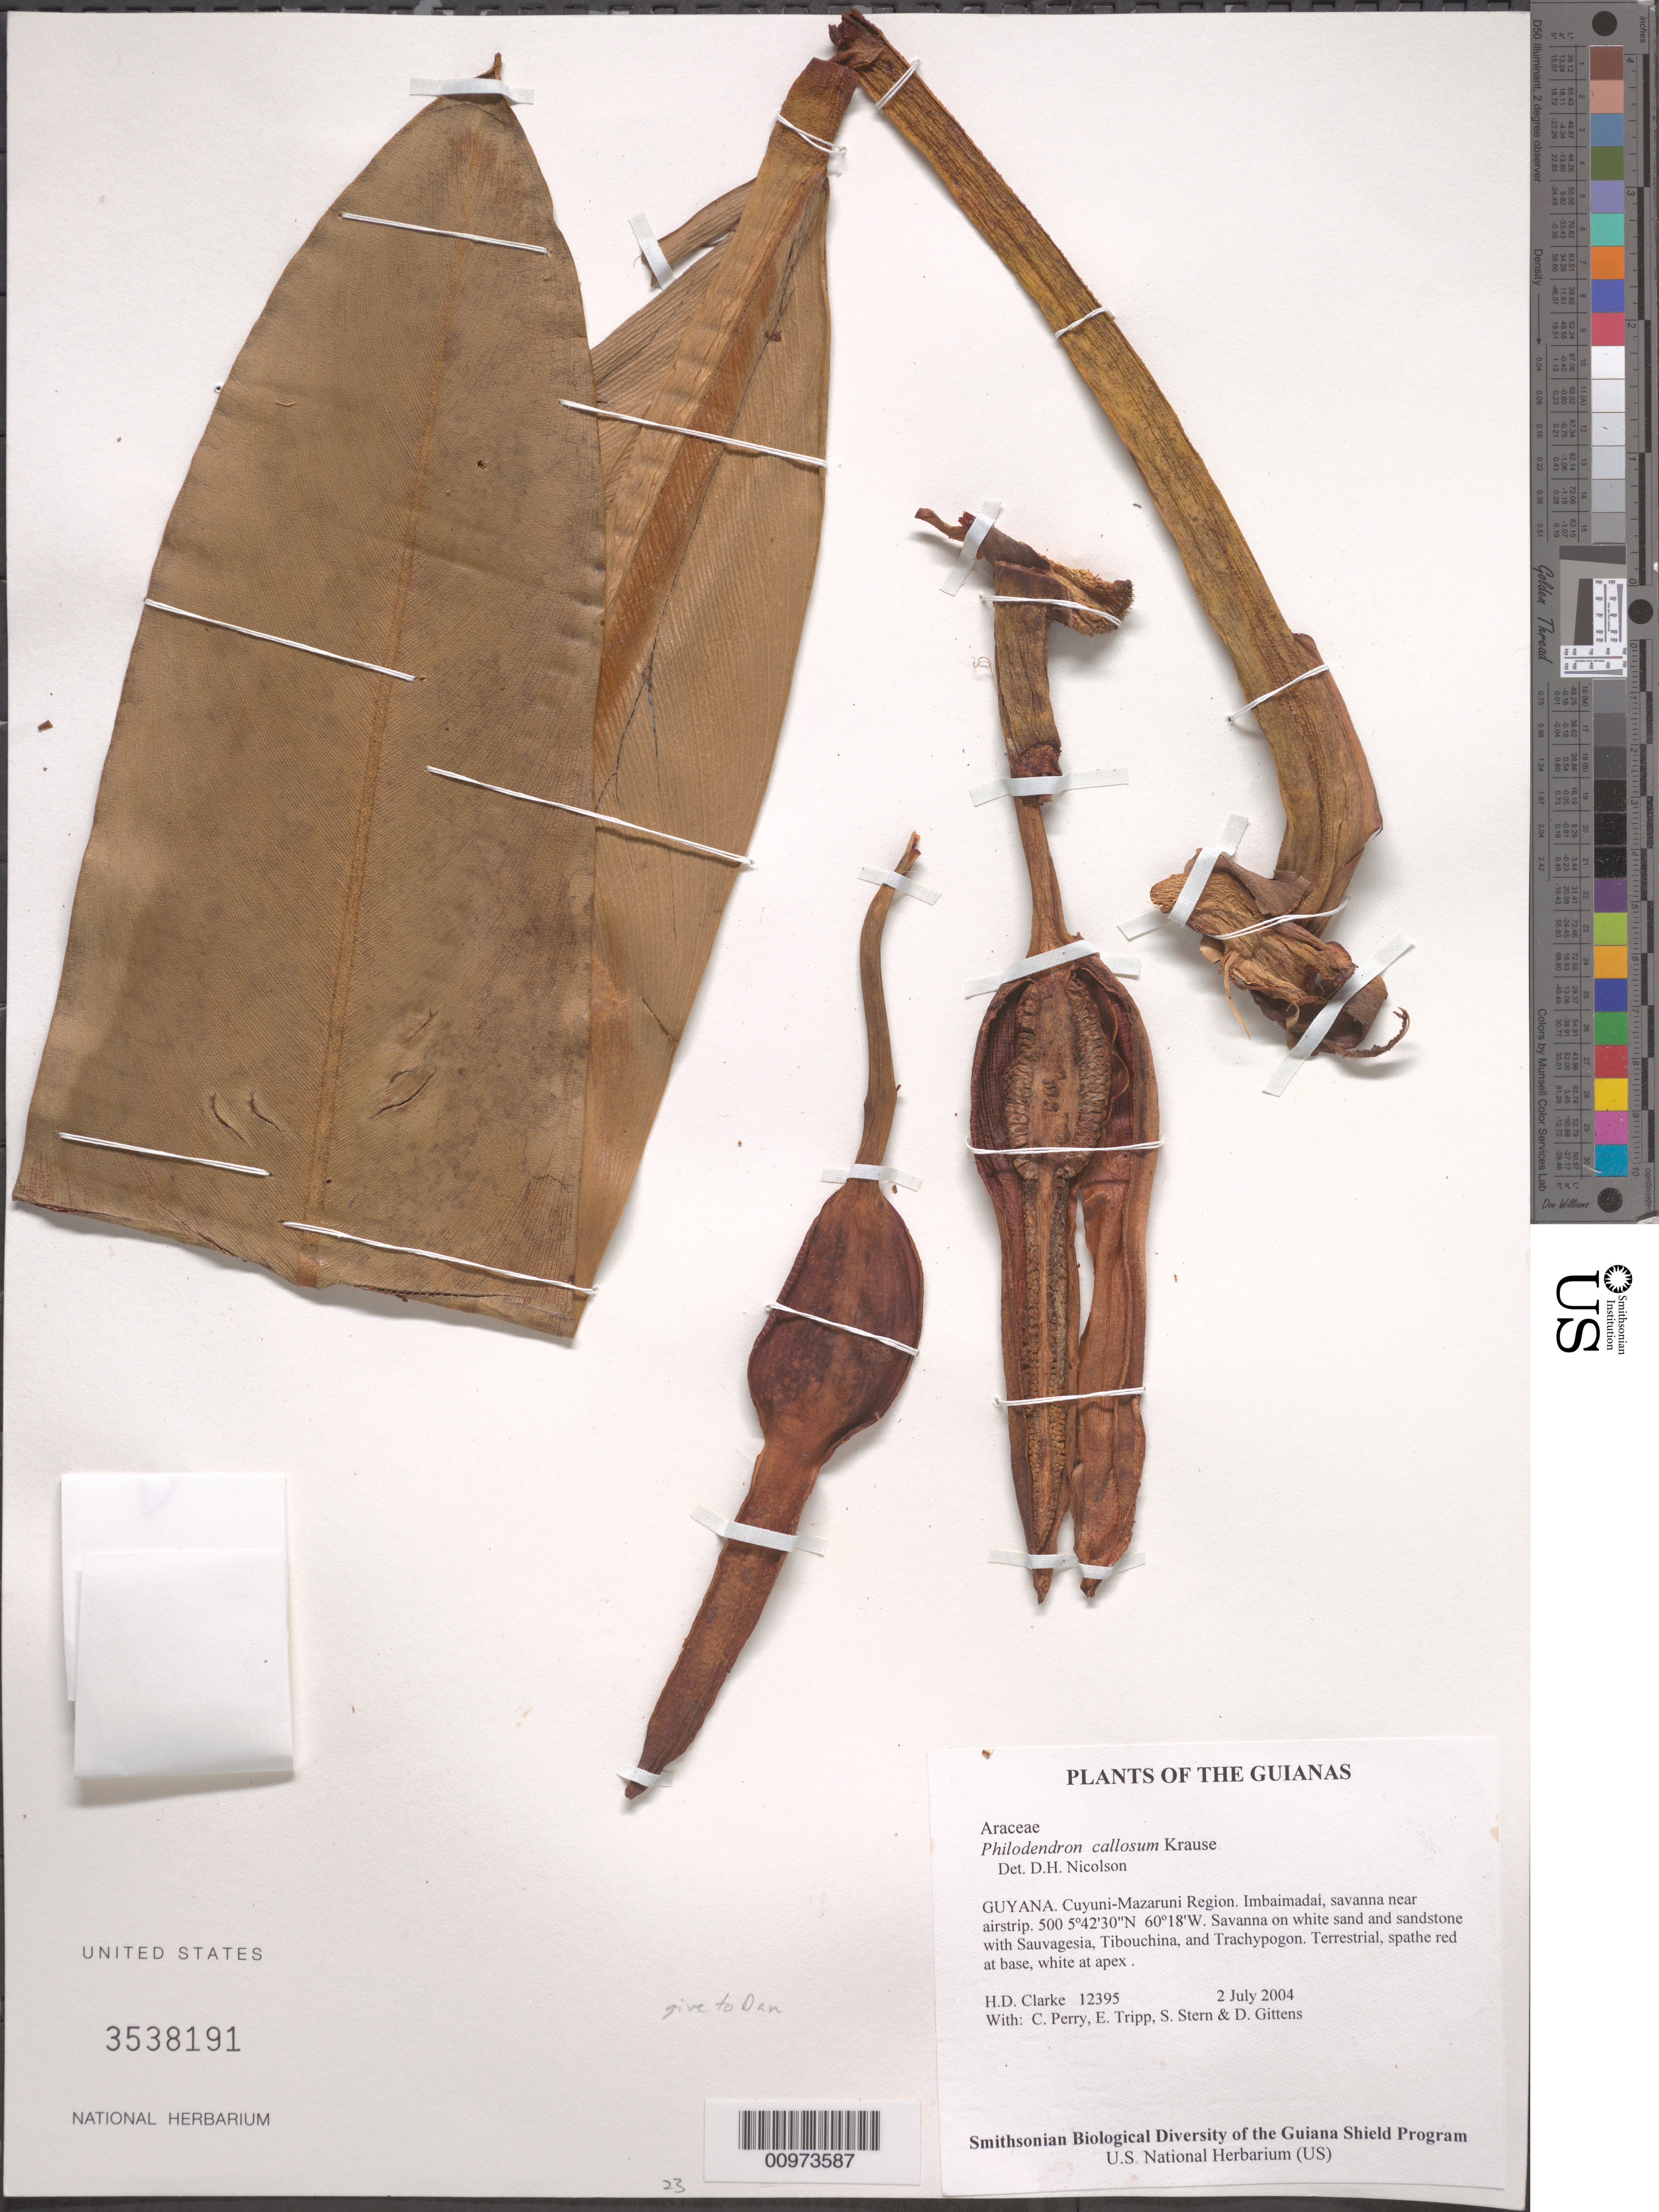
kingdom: Plantae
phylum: Tracheophyta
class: Liliopsida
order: Alismatales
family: Araceae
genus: Philodendron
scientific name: Philodendron callosum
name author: K. Krause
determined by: Nicolson, Dan H.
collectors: H. D. Clarke, C. Perry, E. Tripp, S. R. Stern & D. Gittens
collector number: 12395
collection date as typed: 2 July 2004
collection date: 2004-07-02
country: Guyana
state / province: Cuyuni-Mazaruni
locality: Imbaimadai, savanna near airstrip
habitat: Savanna on white sand and sandstone with Sauvagesia, Tibouchina, and Trachypogon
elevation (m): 500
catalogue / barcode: US 3538191